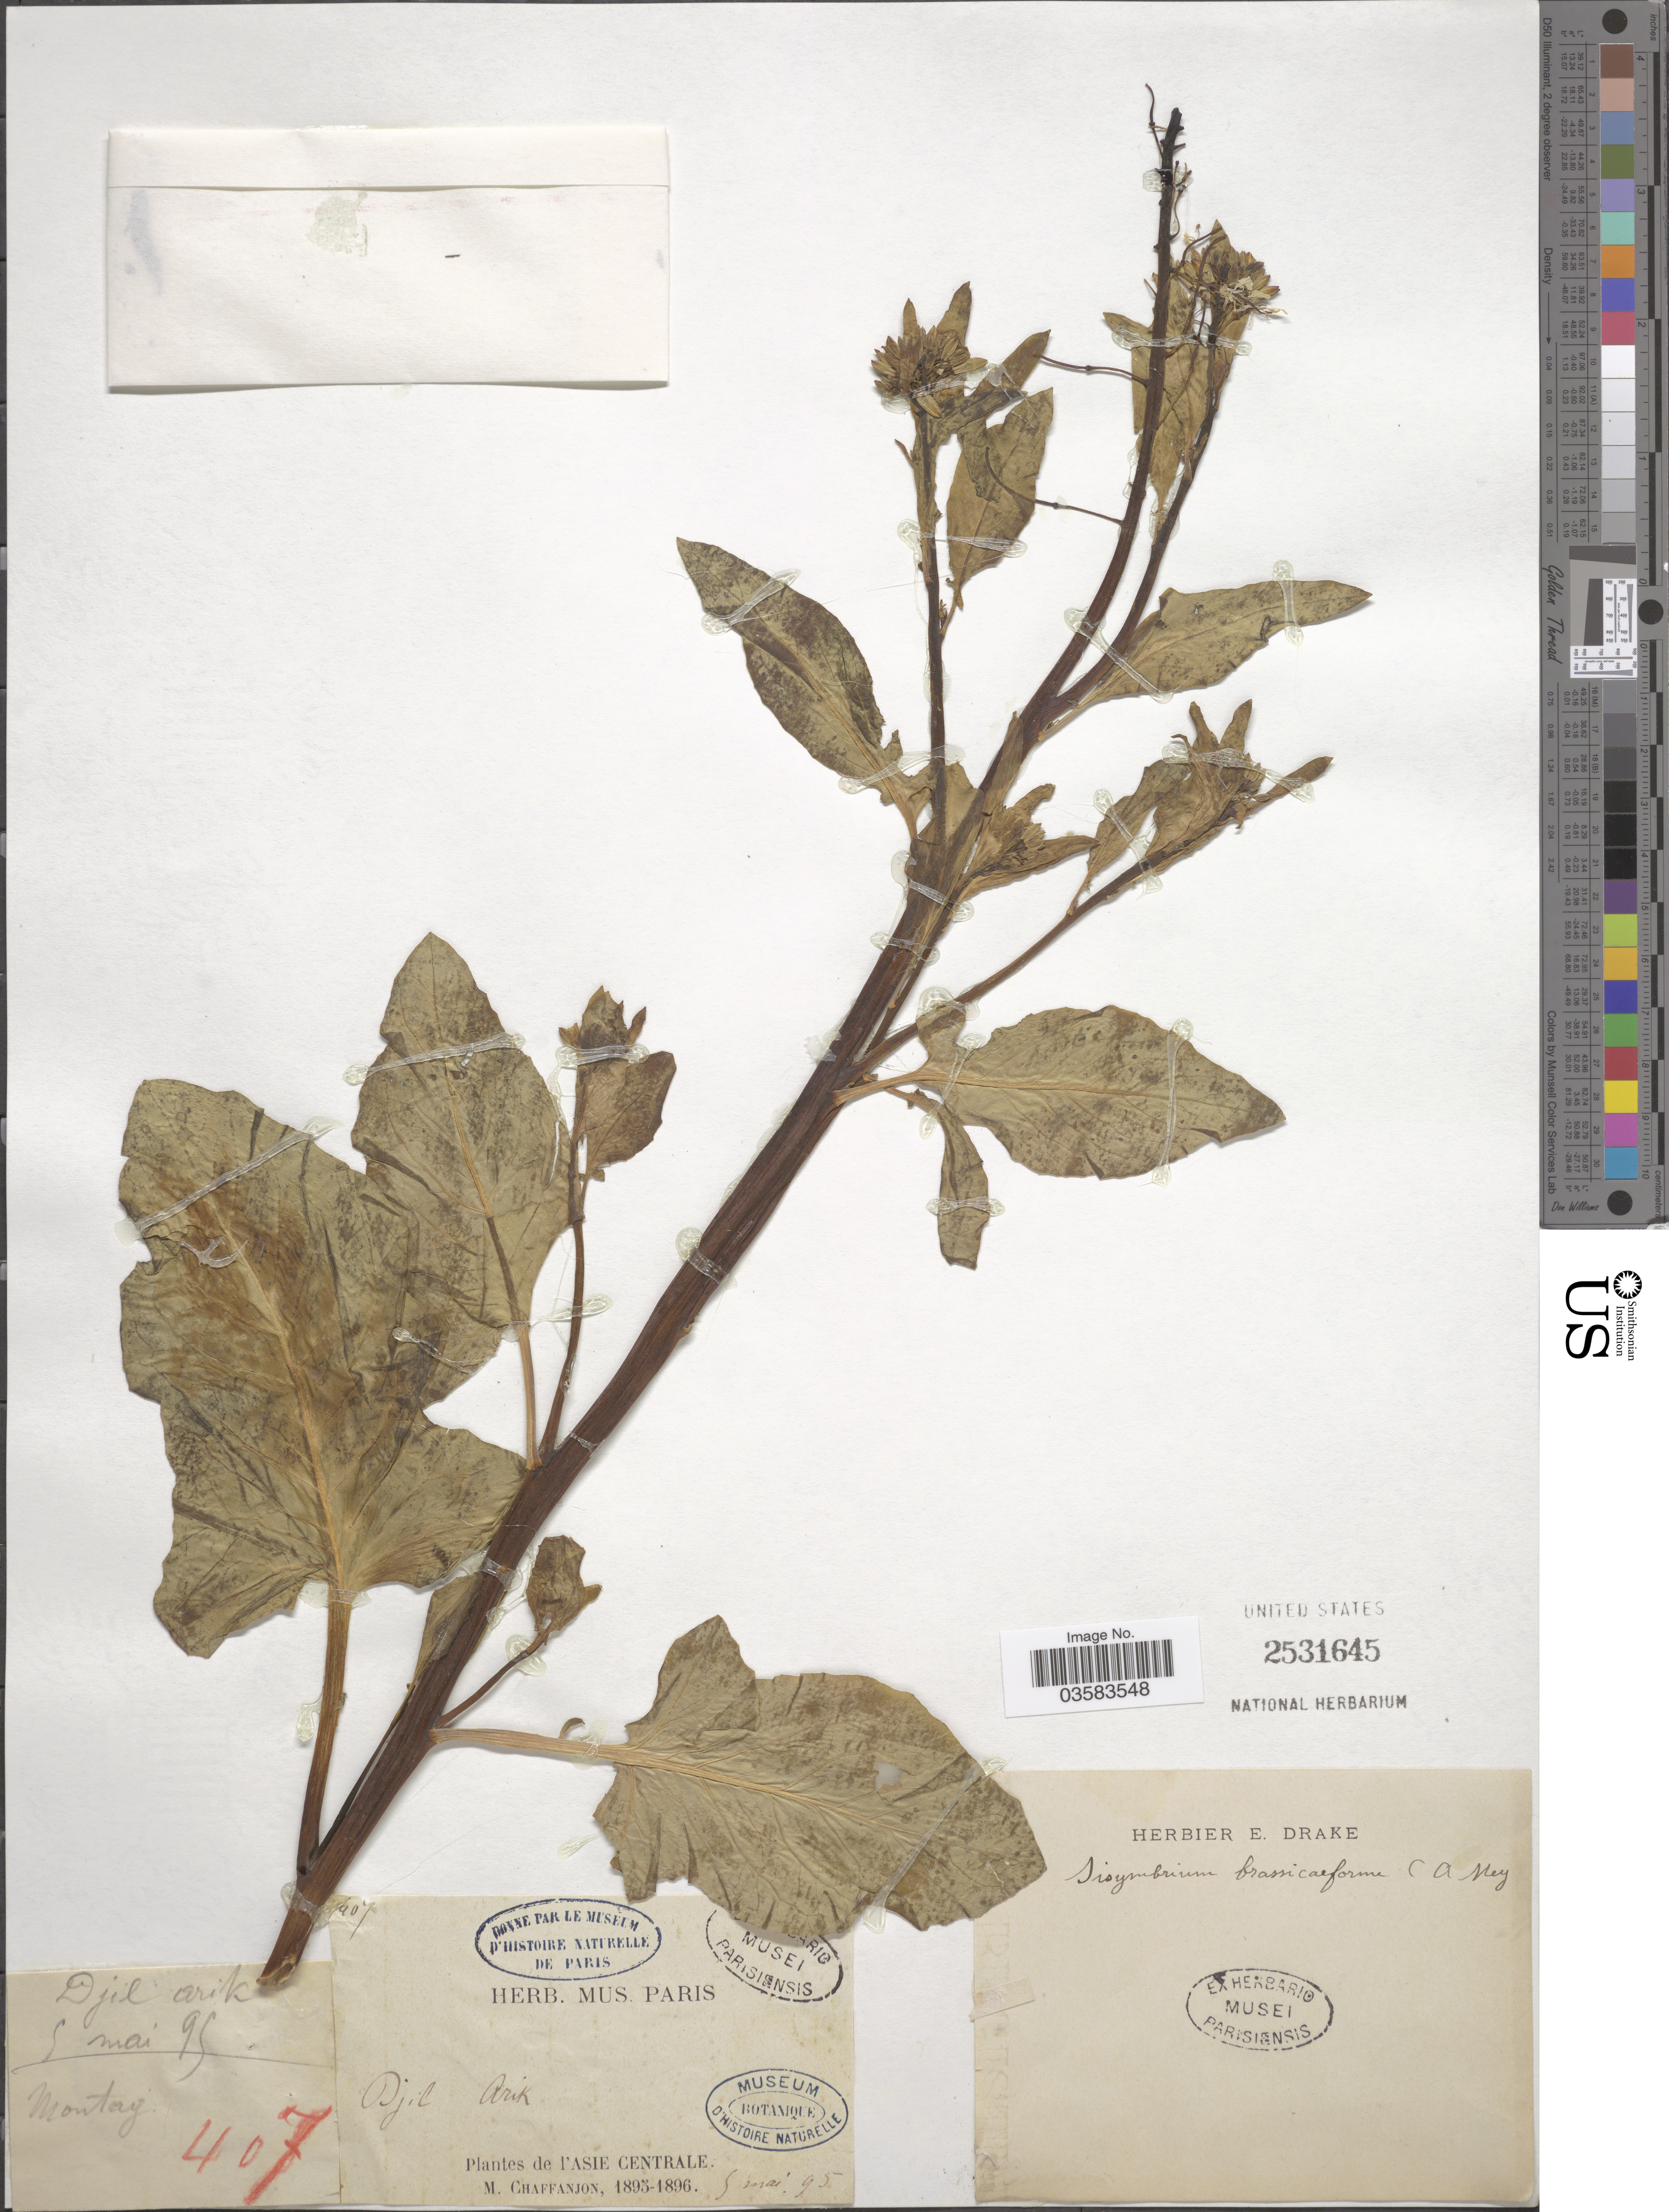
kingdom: Plantae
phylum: Tracheophyta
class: Magnoliopsida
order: Brassicales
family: Brassicaceae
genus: Sisymbrium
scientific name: Sisymbrium brassiciforme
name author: C.A. Mey.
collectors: M. Chaffanjon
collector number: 407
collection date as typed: Transcribed d/m/y: 5/5/95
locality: Djil Arik, l'Asie Centrale.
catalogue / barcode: US 2531645